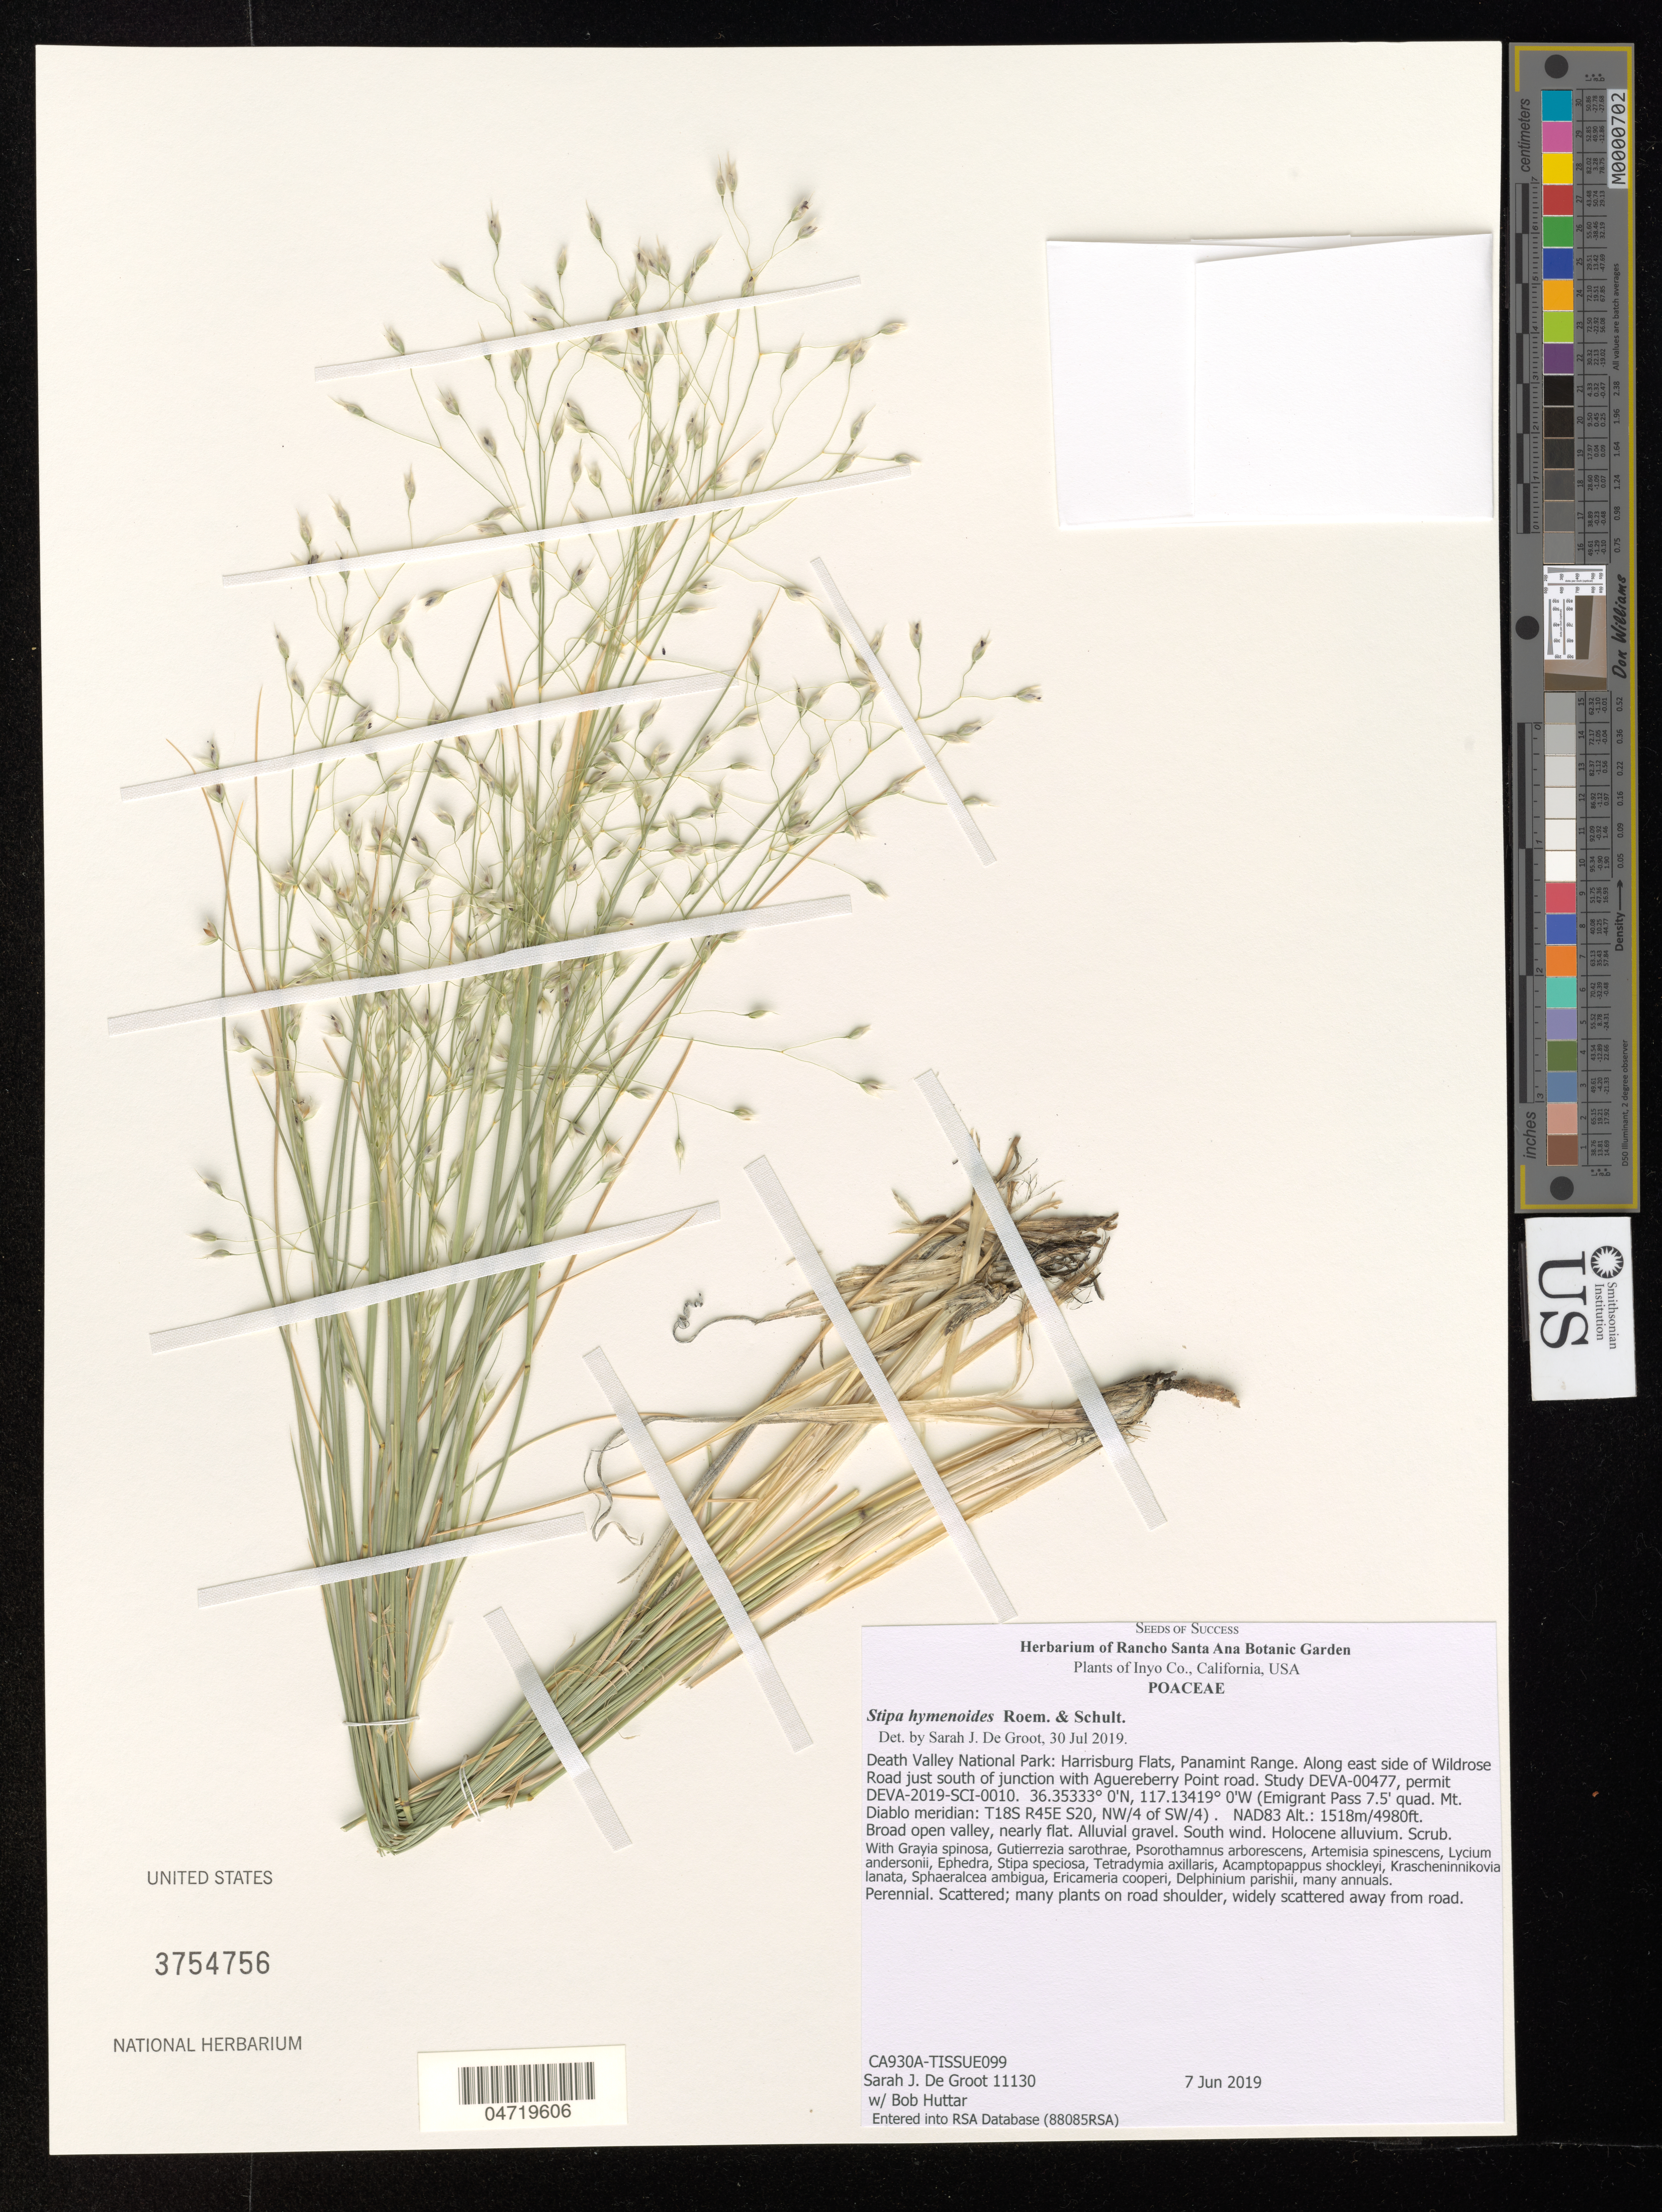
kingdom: Plantae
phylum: Tracheophyta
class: Liliopsida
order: Poales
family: Poaceae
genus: Stipa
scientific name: Stipa hymenoides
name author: Roem. & Schult.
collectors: S. De Groot & B. Huttar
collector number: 11130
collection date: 2019-06-07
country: United States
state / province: California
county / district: Inyo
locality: Inyo Co. Death Valley National Park: Harrisburg Flats, Panamint Range. Along east side of Wildrose Road just south of junction with Aguereberry Point road. Study DEVA-00477, permit DEVA-2019-SCI-0010. (Emigrant Pass 7.5' quad. Mt. Diablo meridian: T18S R45E S20, NW/4 of SW/4). NAD83. About 800 m downstream from mouth of narrow canyon. Study DEVA-00477, permit DEVA-2019-SCI-0010. (Hanging Rock Canyon 7.5' Q. Mt. Diablo Meridian: T8S R39E S29, SW/4 of NW/4). WGS84.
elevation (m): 1518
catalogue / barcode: US 3754756